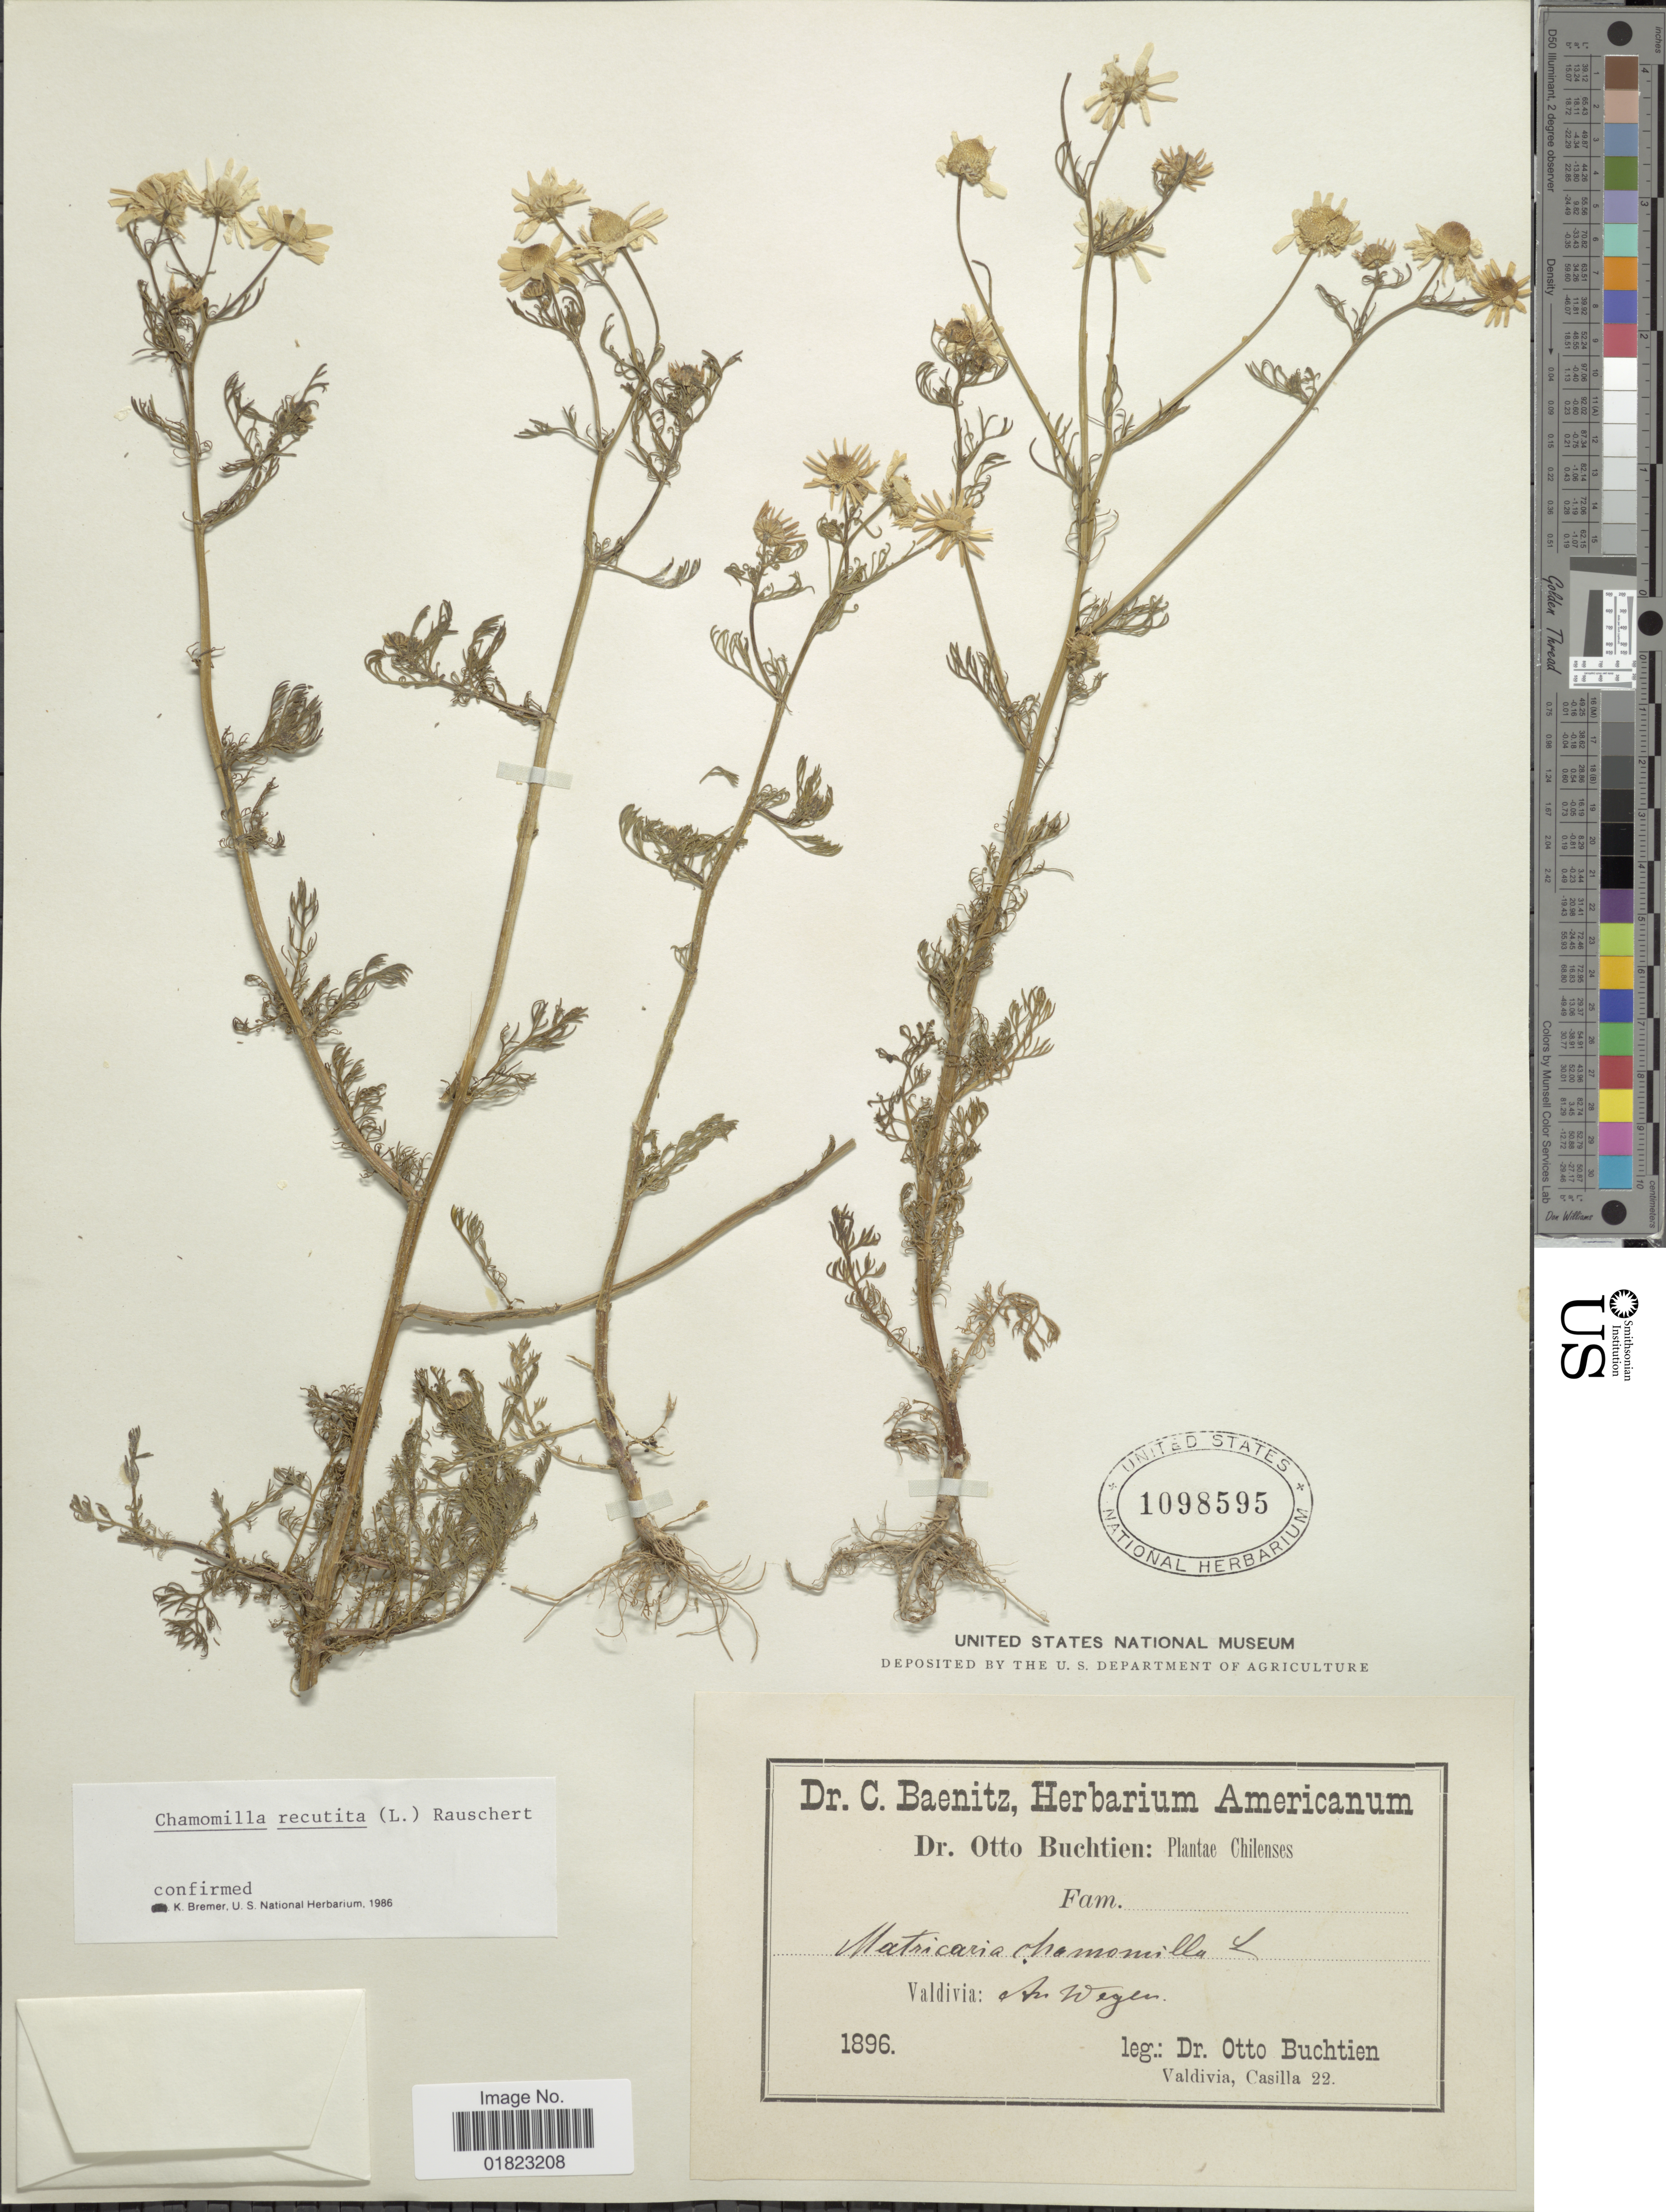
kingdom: Plantae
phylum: Tracheophyta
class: Magnoliopsida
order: Asterales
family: Asteraceae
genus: Matricaria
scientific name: Matricaria recutita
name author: L.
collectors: O. Buchtien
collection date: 1896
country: Chile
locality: Chilenses, Valdivia: An wegen.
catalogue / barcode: US 1098595